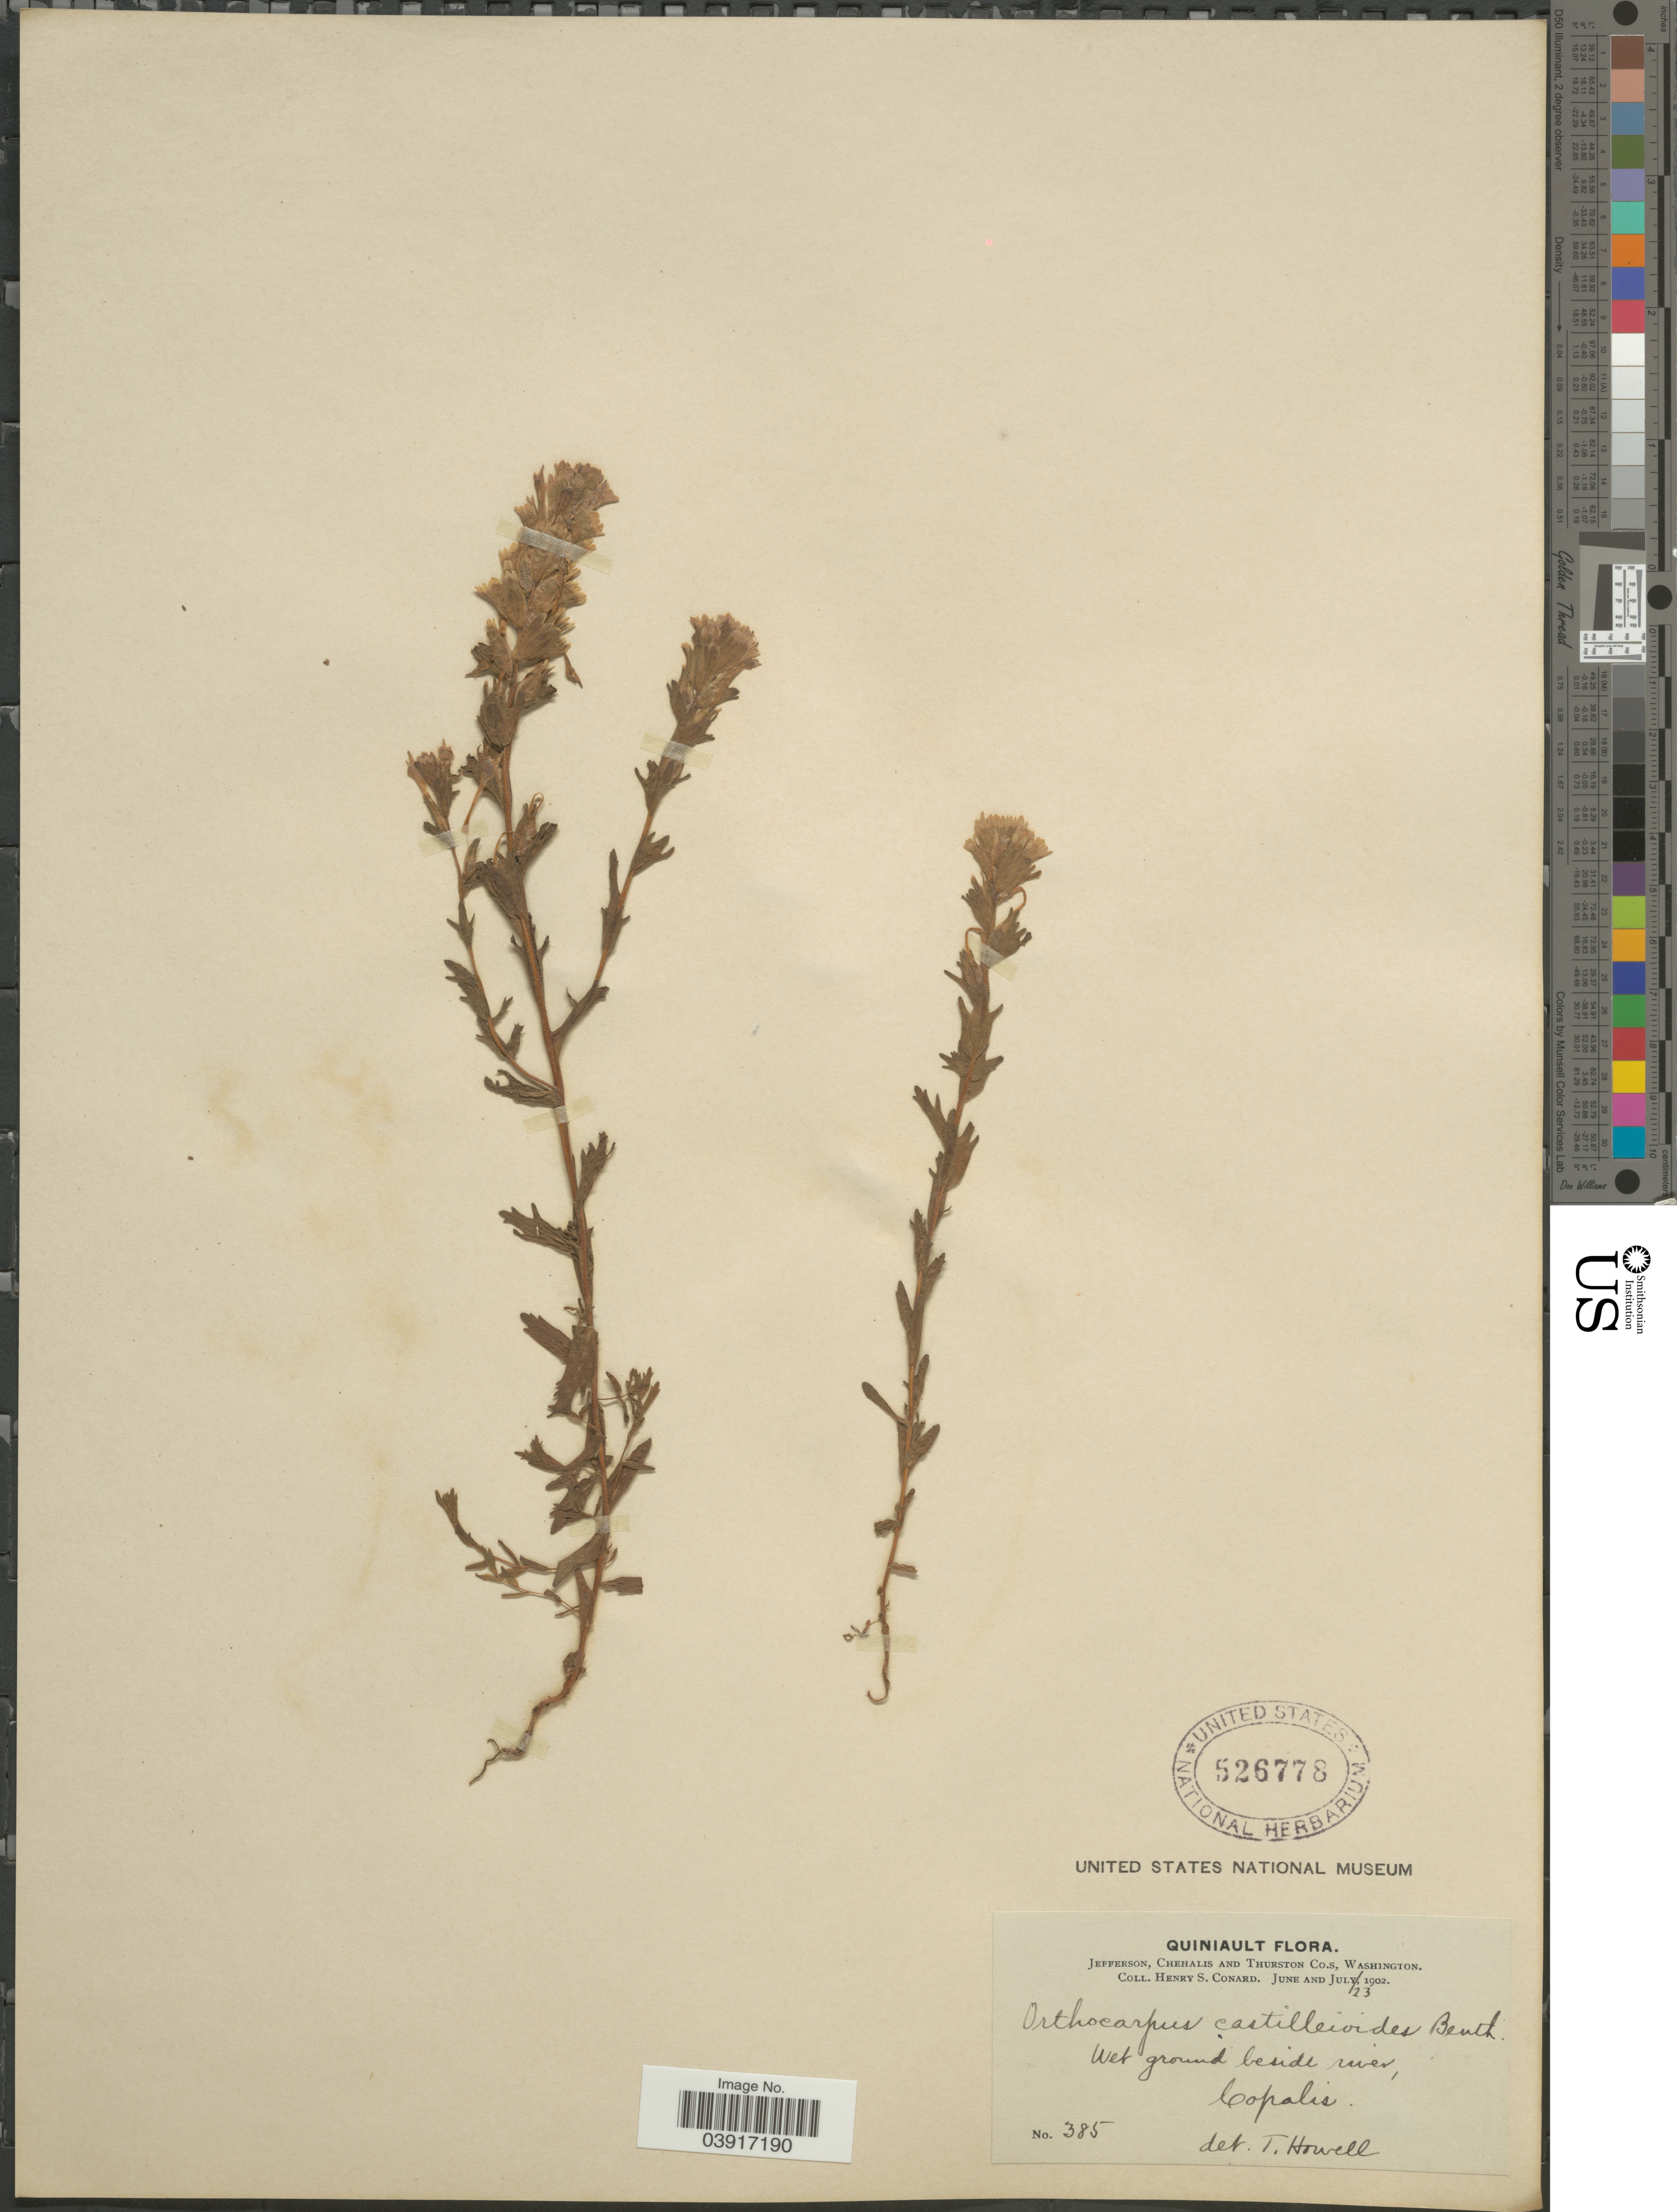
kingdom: Plantae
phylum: Tracheophyta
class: Magnoliopsida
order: Lamiales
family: Orobanchaceae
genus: Orthocarpus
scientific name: Orthocarpus castillejoides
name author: Benth.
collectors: H. S. Conard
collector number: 385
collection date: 1902-07-23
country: United States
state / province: Washington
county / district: Thurston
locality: Quiniault. Jefferson, Chehalis and Thurston Co.s. Beside river, Copalis.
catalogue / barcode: US 526778